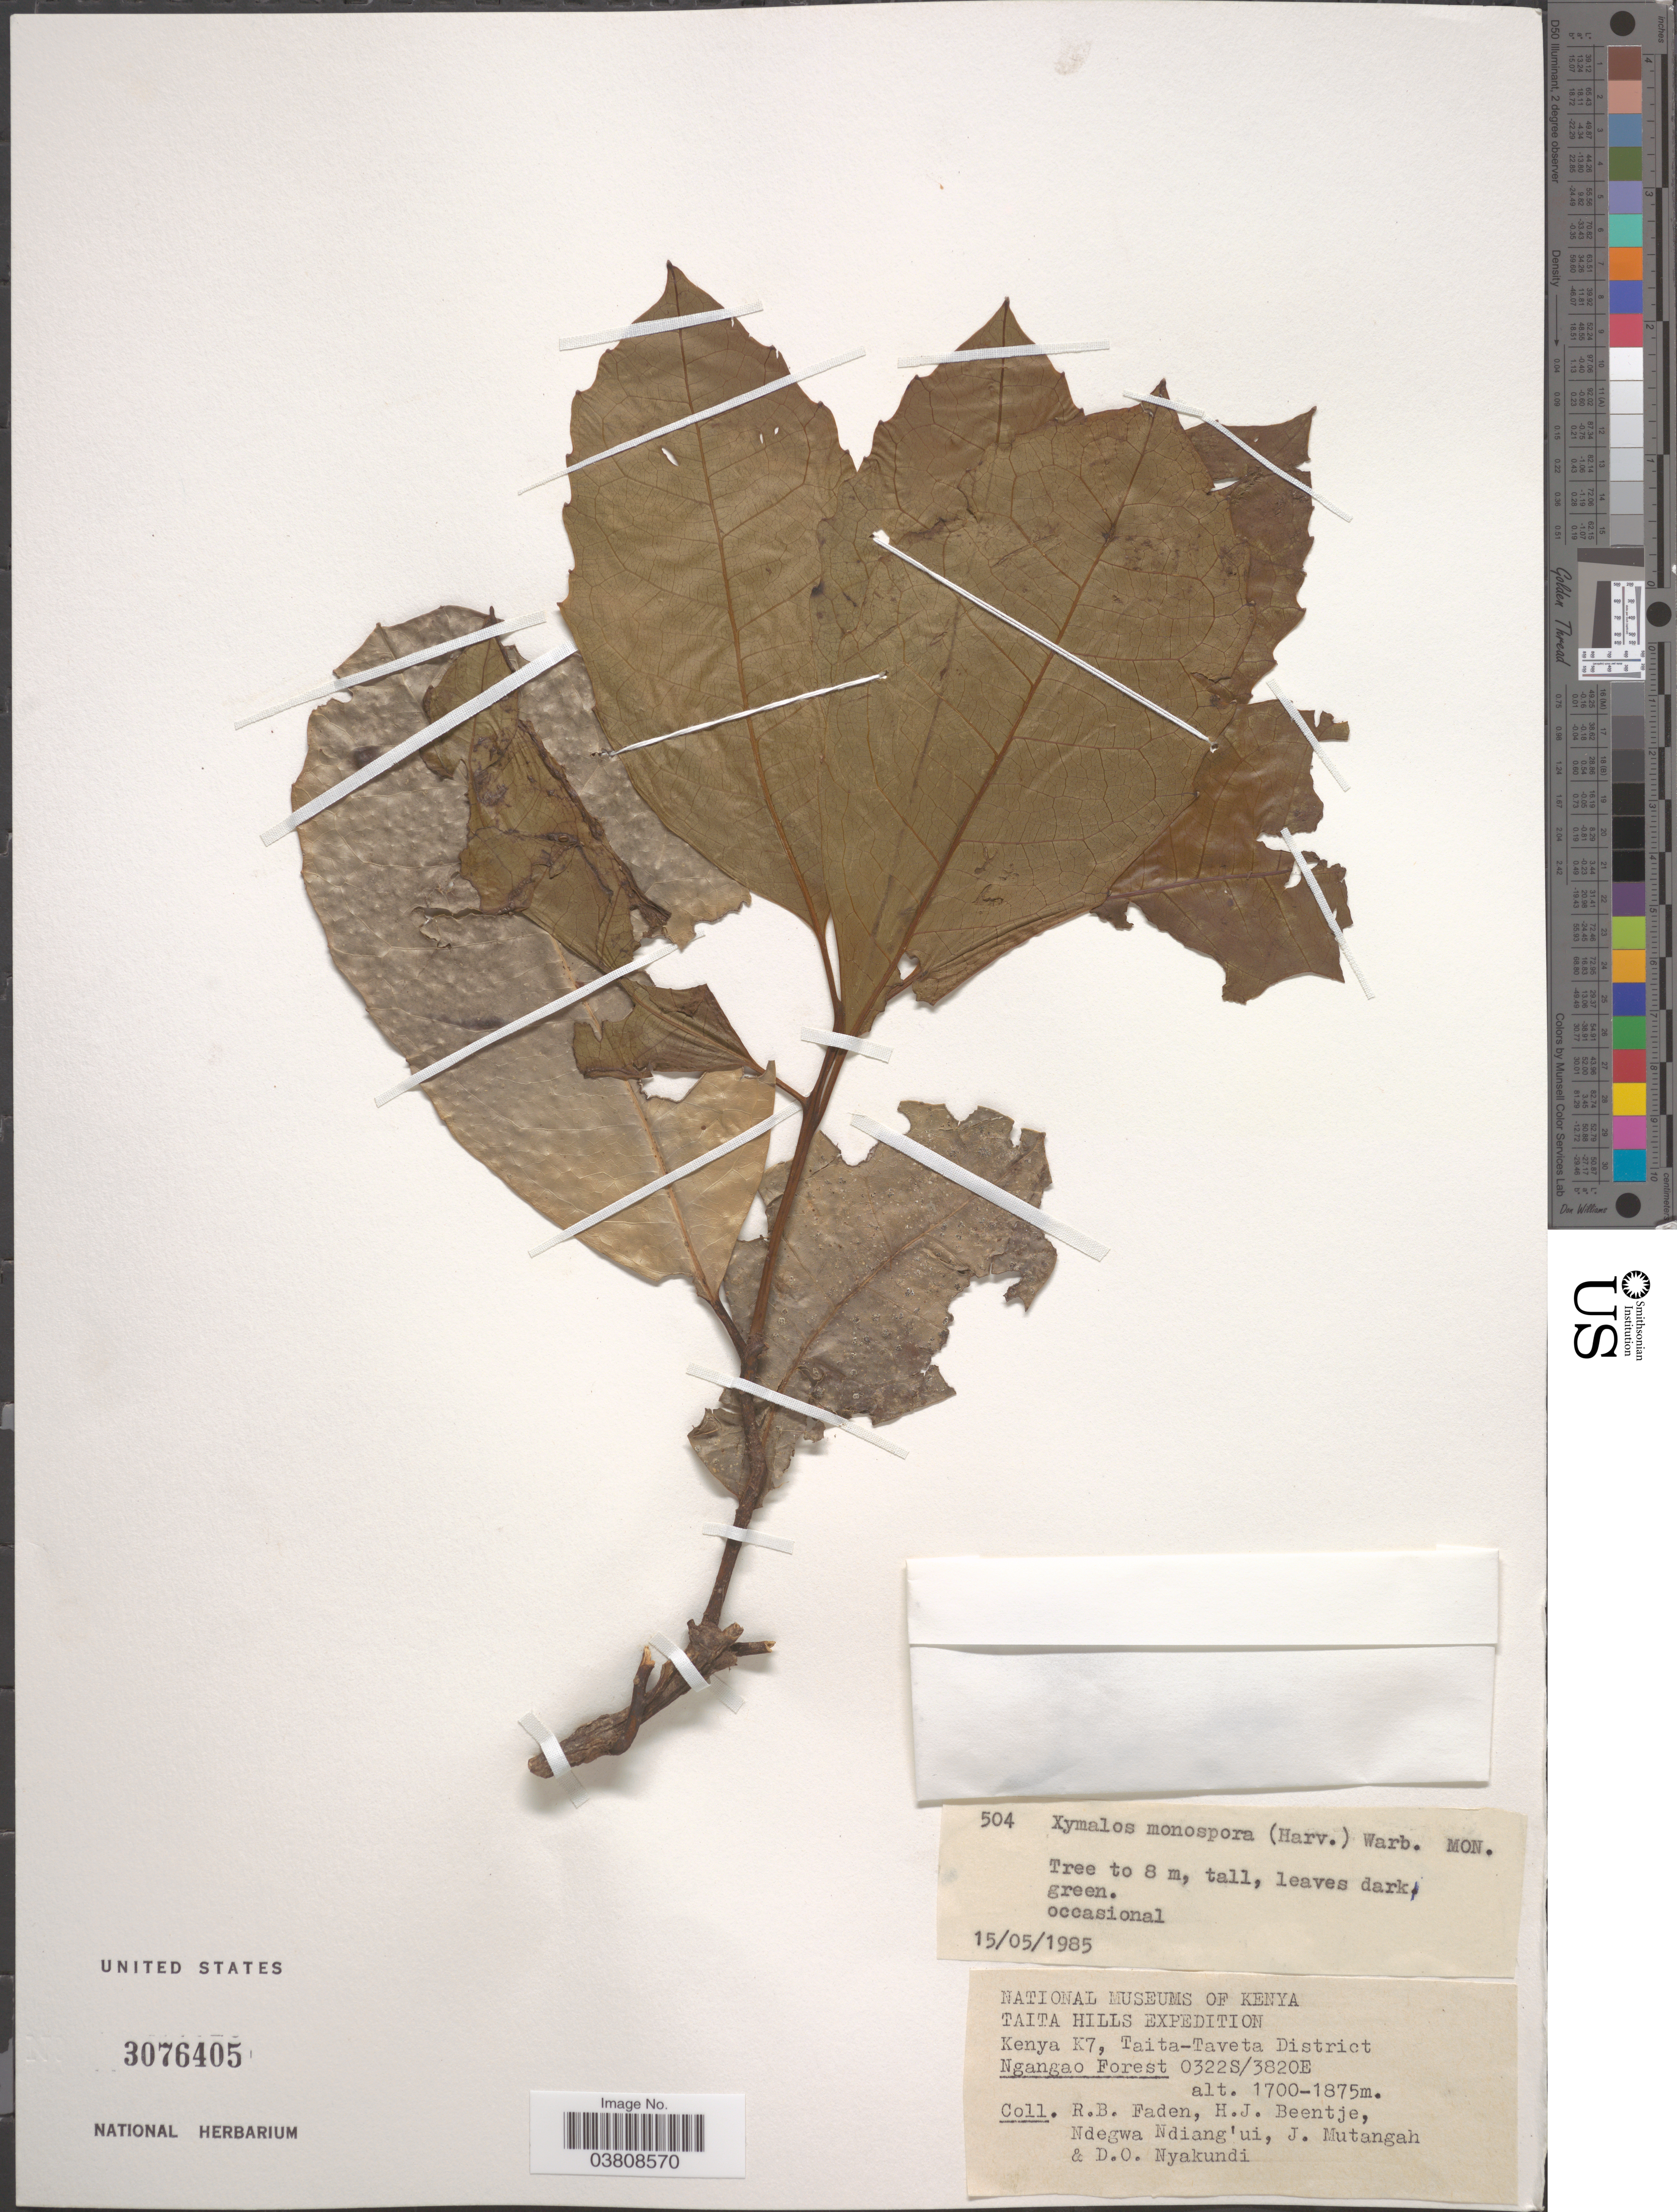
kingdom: Plantae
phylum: Tracheophyta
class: Magnoliopsida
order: Laurales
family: Monimiaceae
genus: Xymalos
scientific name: Xymalos monospora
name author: (Harv.) Baill.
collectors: R. B. Faden, H. J. Beentje, Ndegwa Ndiang'ui, J. Mutangah & D. Nyakundi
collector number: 504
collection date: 1985-05-15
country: Kenya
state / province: Taita Taveta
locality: Taita Hills. Kenya K7, Taita-Taveta District. Ngangao Forest.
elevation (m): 1700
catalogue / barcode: US 3076405